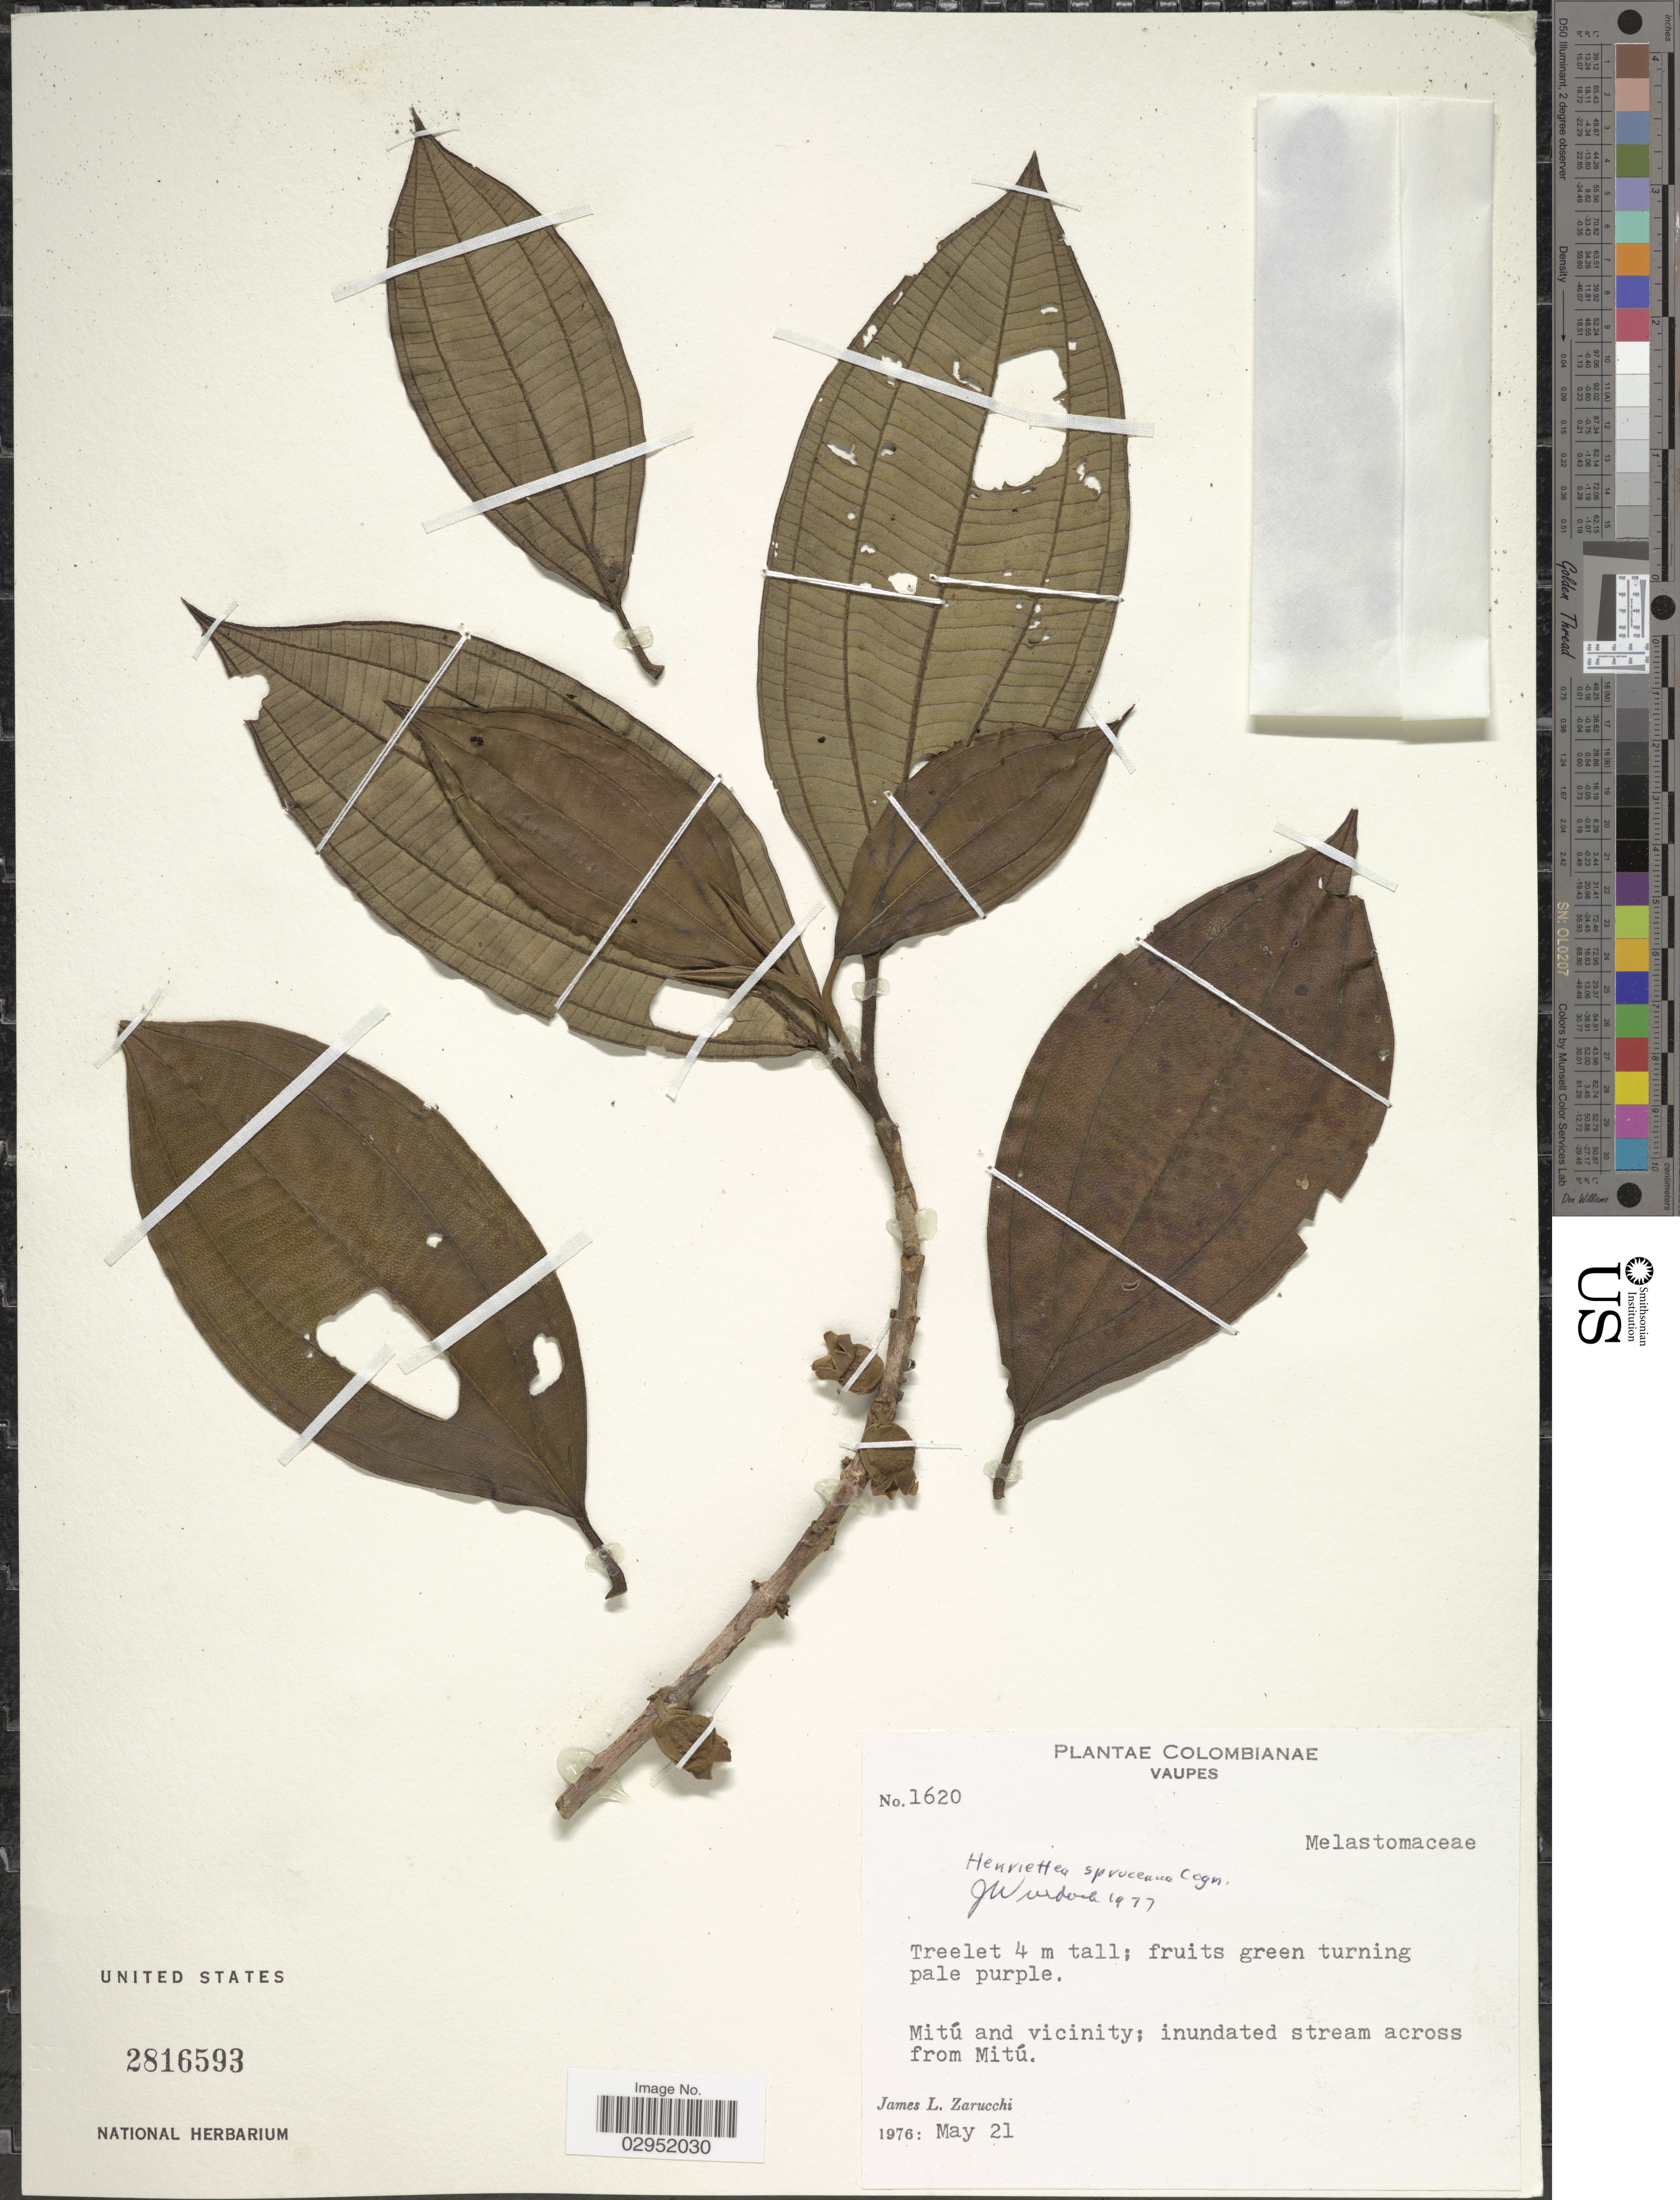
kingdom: Plantae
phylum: Tracheophyta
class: Magnoliopsida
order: Myrtales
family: Melastomataceae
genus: Henriettea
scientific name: Henriettea spruceana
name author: Cogn.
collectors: J. L. Zarucchi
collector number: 1620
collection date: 1976-05-21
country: Colombia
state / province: Vaupés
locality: Mitú and vicinity; inundated stream across from Mitú.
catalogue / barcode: US 2816593